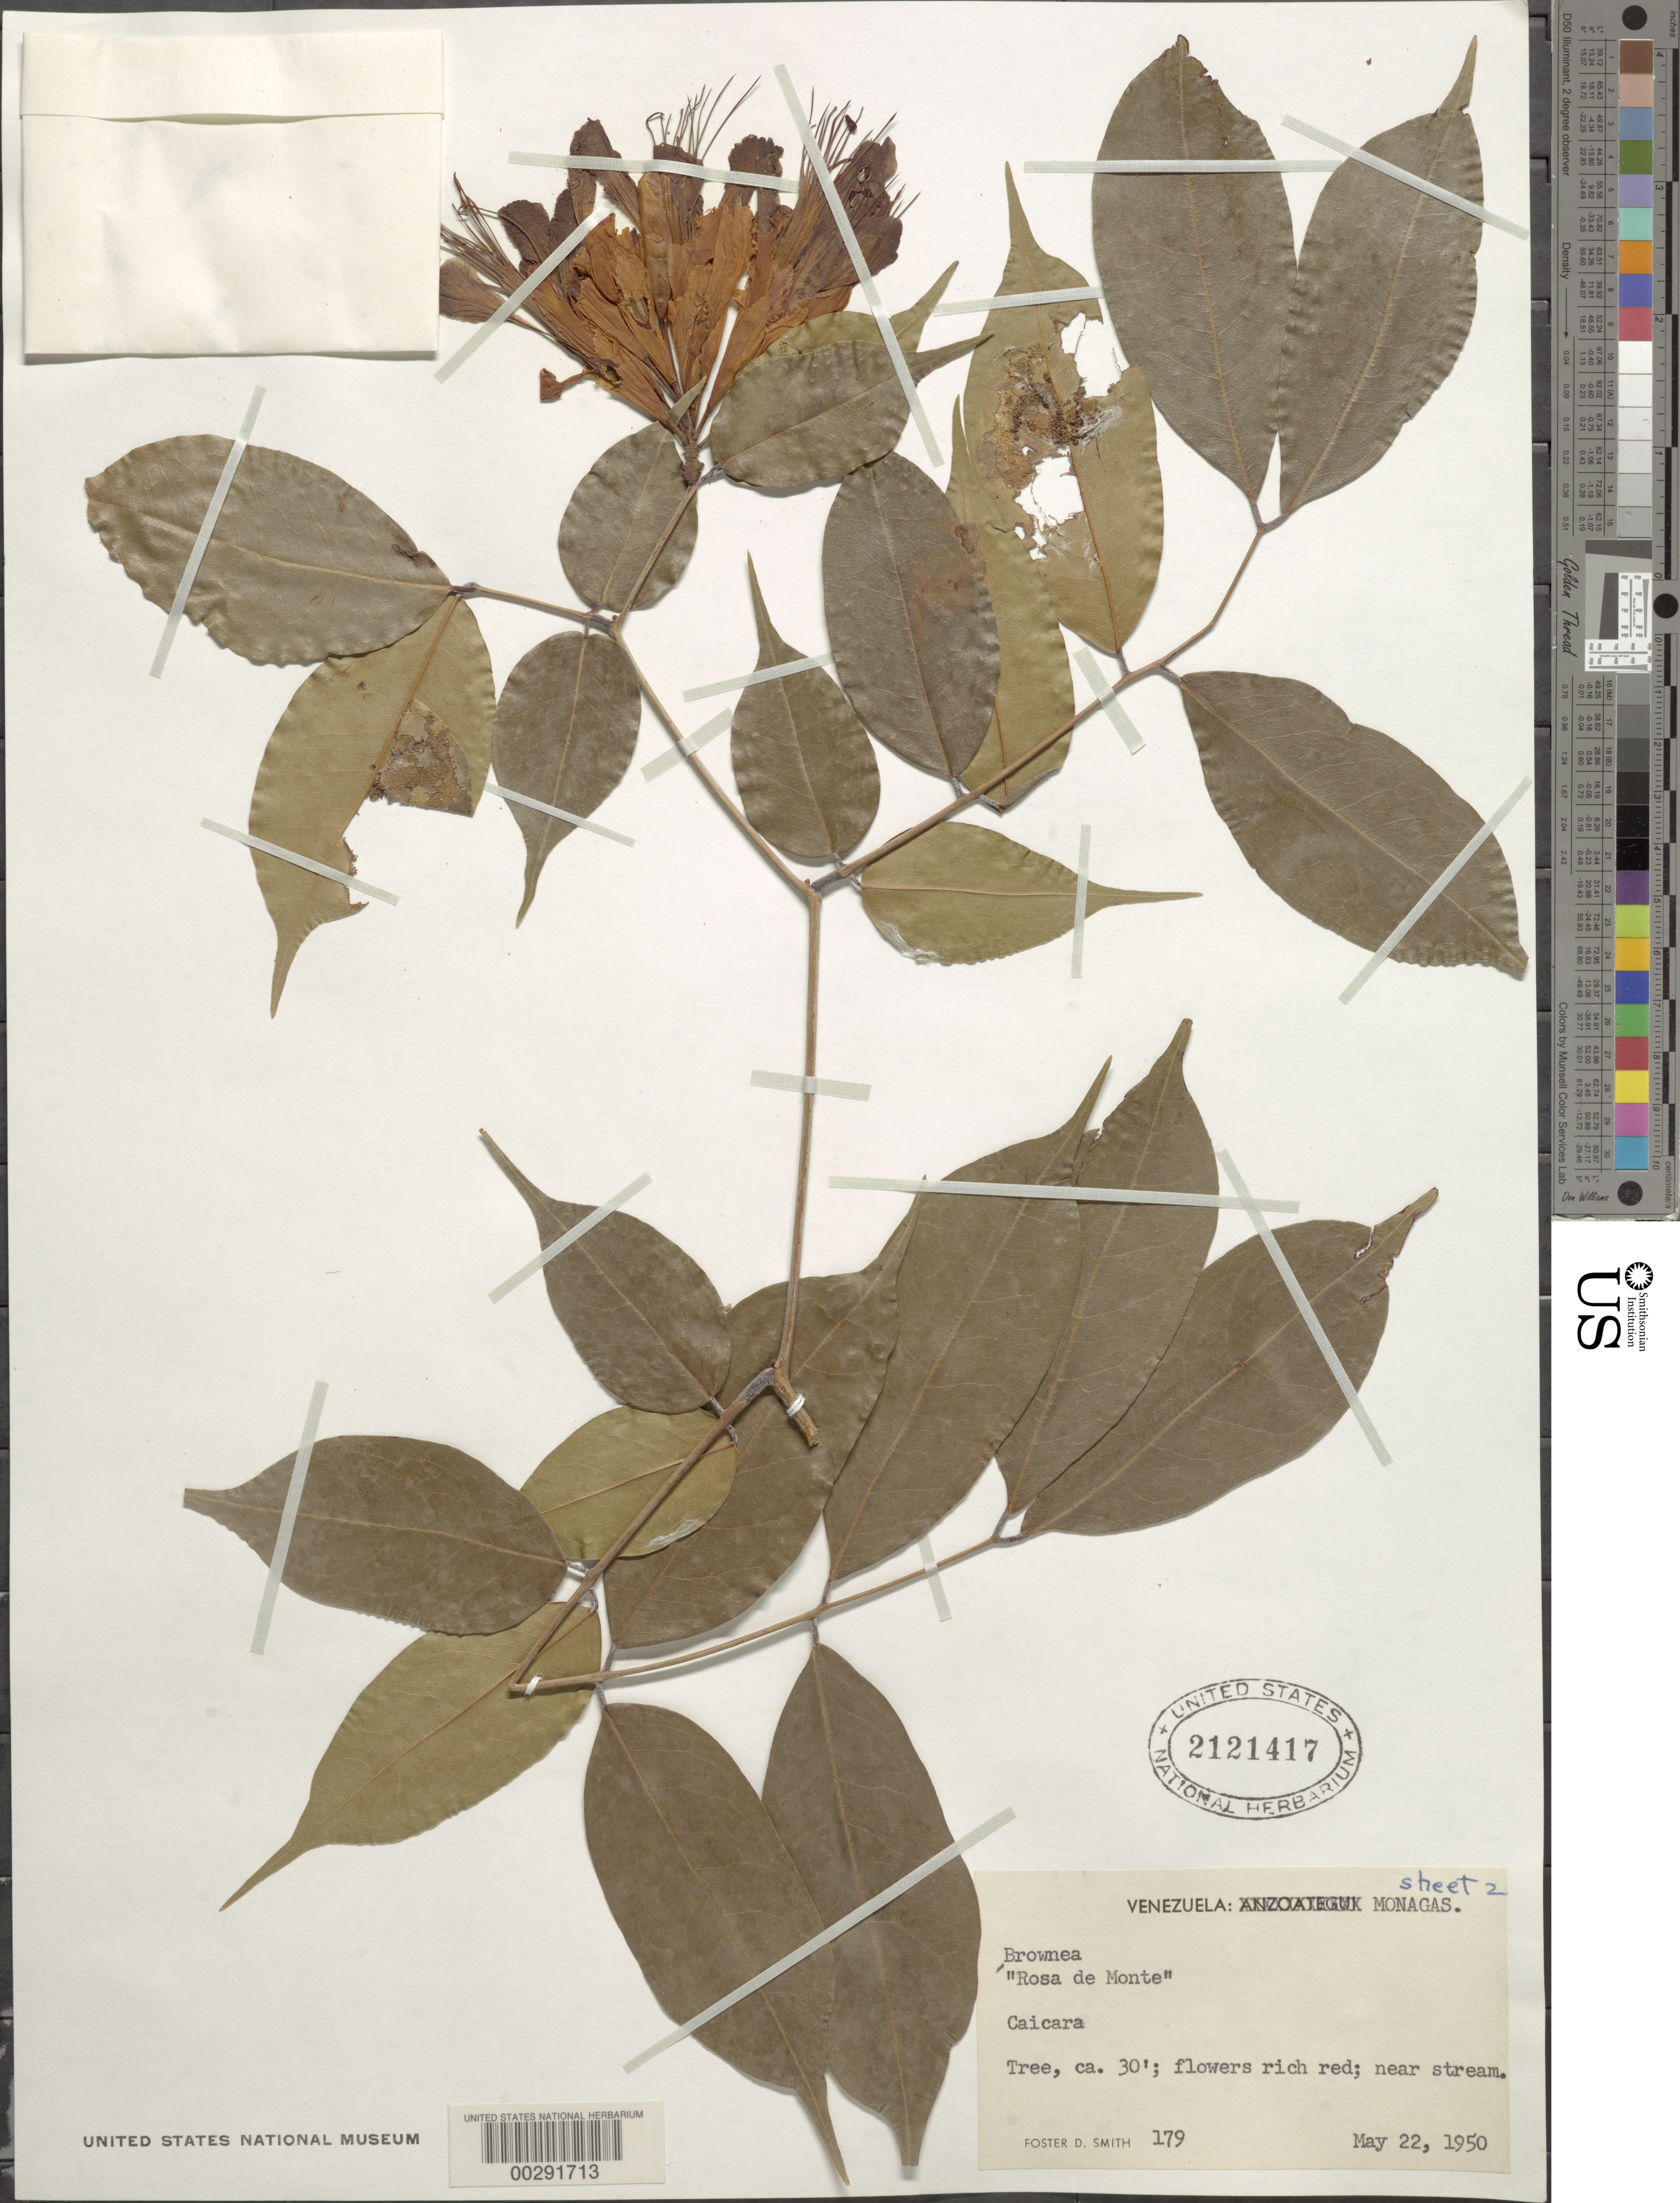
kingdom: Plantae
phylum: Tracheophyta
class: Magnoliopsida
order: Fabales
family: Fabaceae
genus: Brownea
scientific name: Brownea coccinea subsp. coccinea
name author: Jacq.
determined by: Santos-Silva, J.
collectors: F. Smith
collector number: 179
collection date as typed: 22 May 1950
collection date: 1950-05-22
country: Venezuela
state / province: Monagas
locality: Caicara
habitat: Near stream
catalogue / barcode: US 2121417